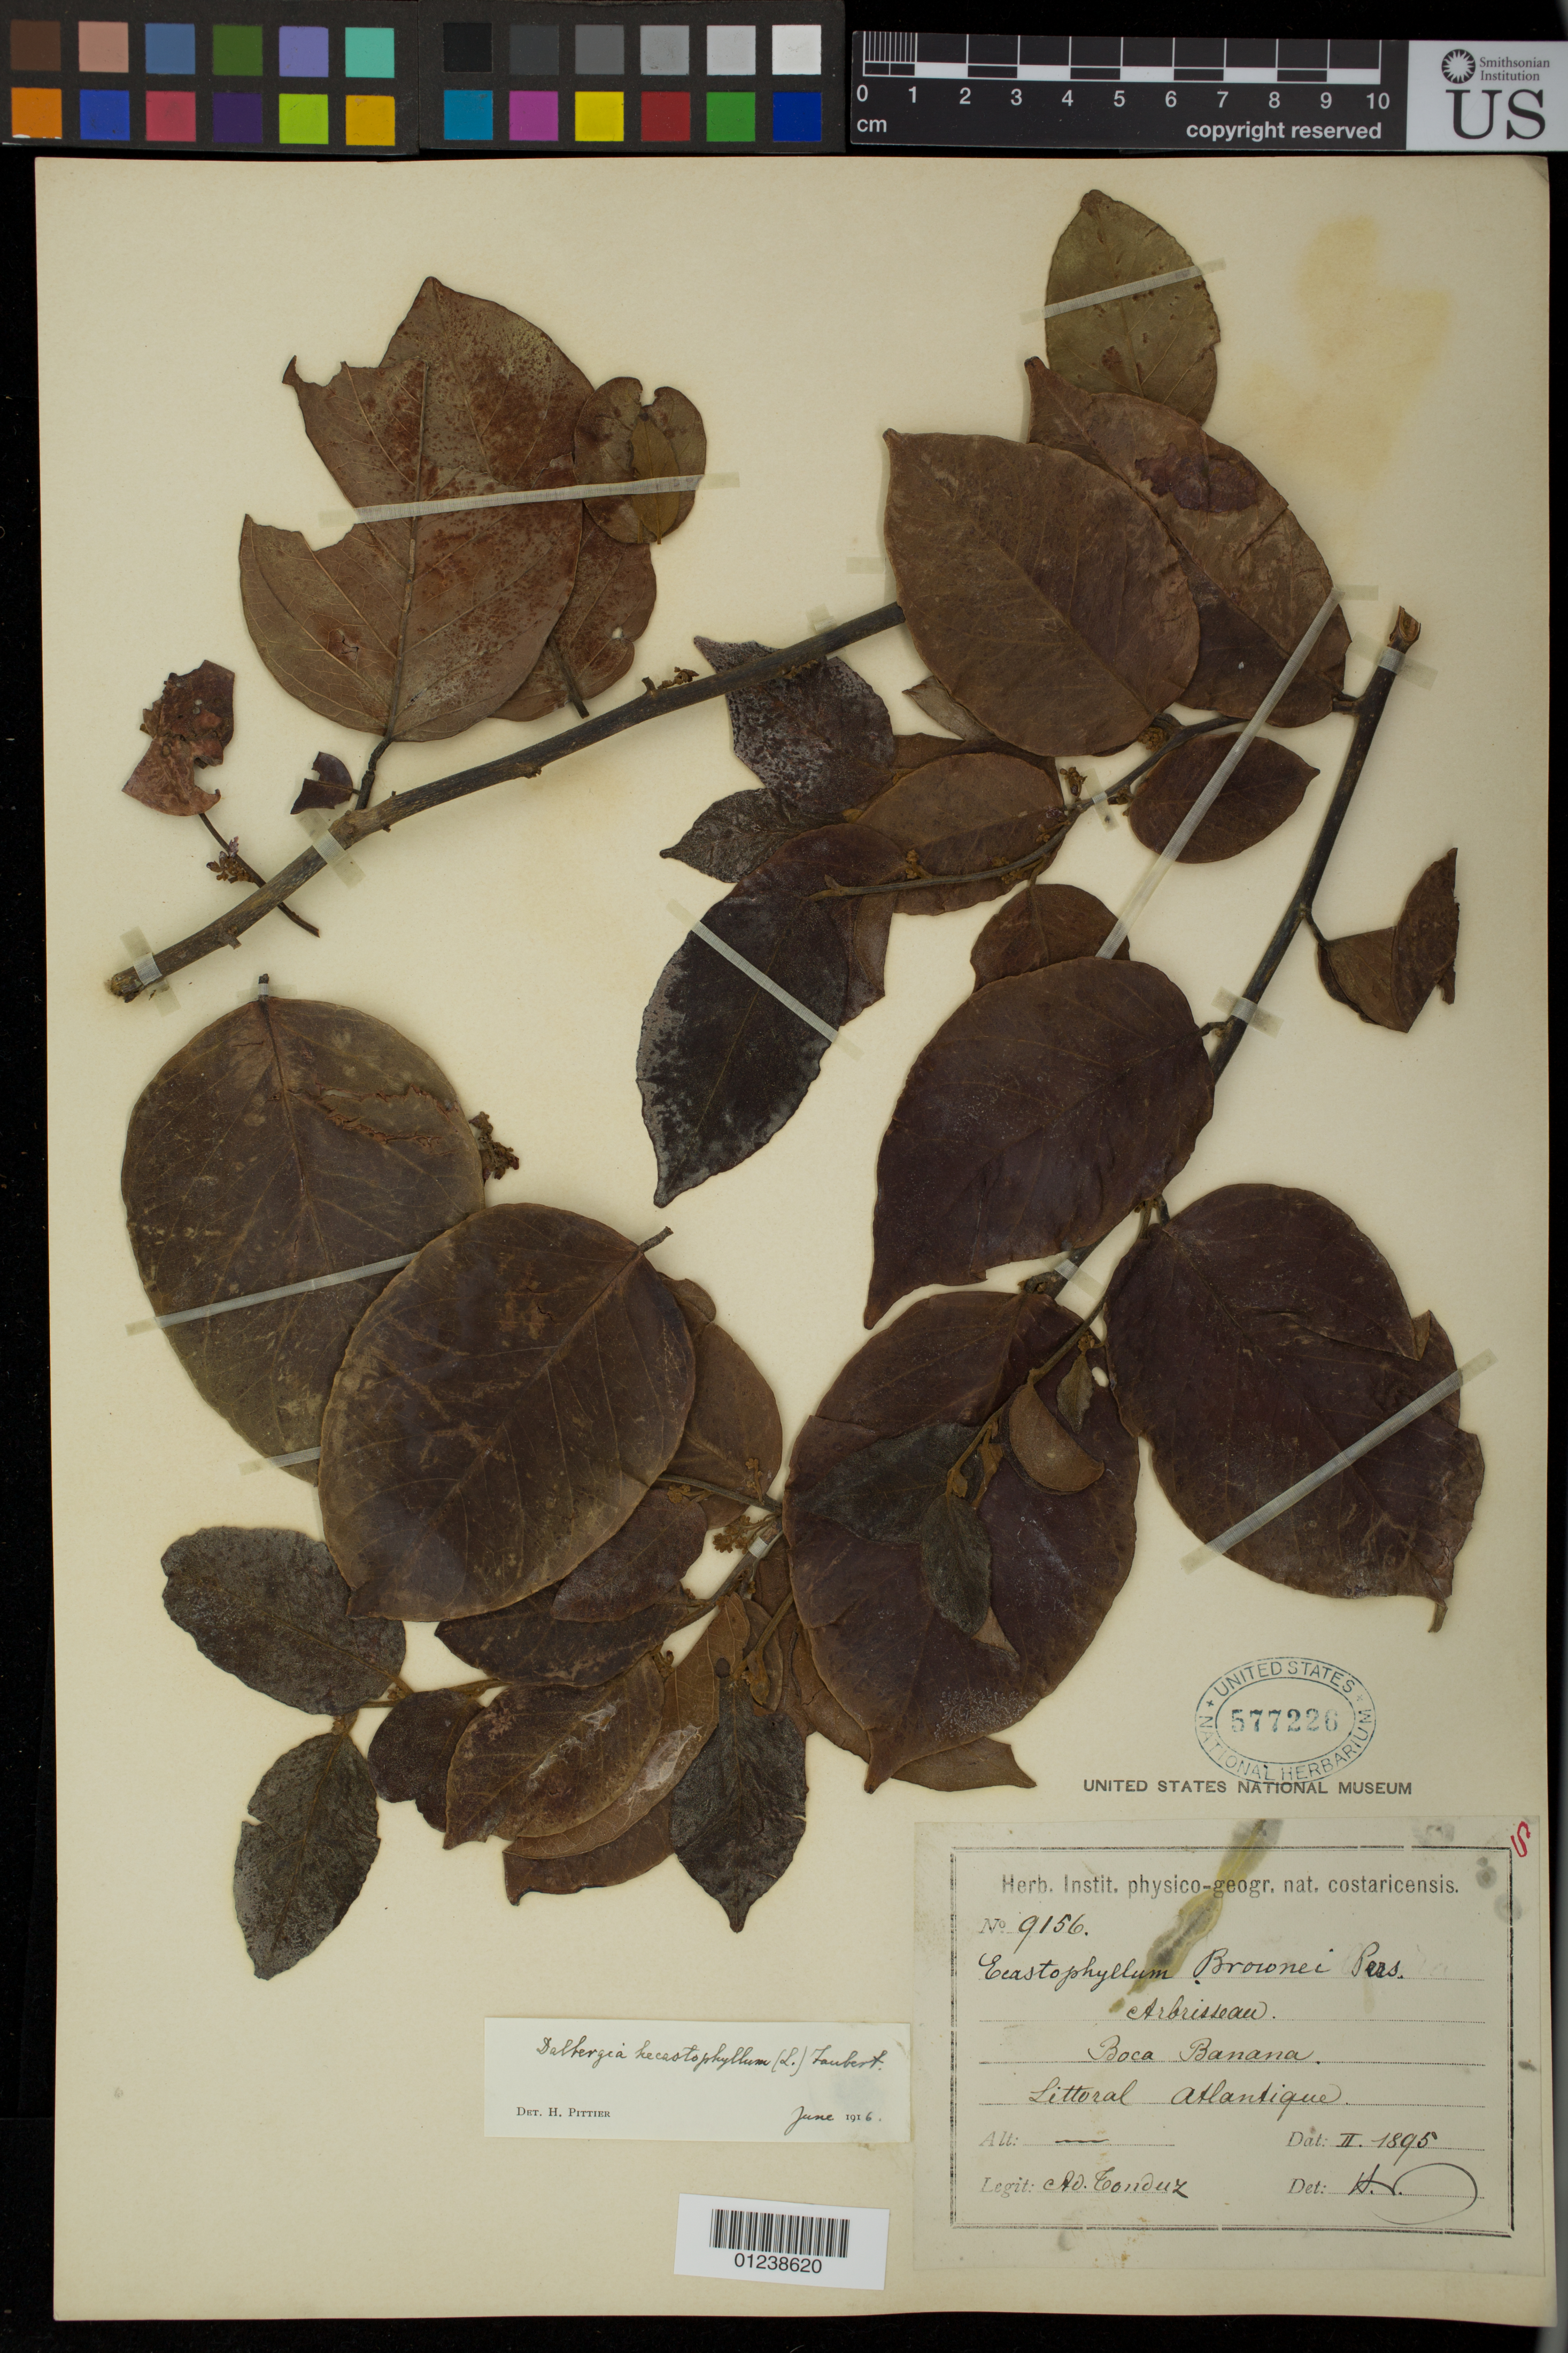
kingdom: Plantae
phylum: Tracheophyta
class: Magnoliopsida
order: Fabales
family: Fabaceae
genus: Dalbergia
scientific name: Dalbergia ecastaphyllum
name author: (L.) Taub.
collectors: M. Mart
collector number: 9156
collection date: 1895-02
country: Costa Rica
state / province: Limon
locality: Boca Banana.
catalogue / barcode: US 577226